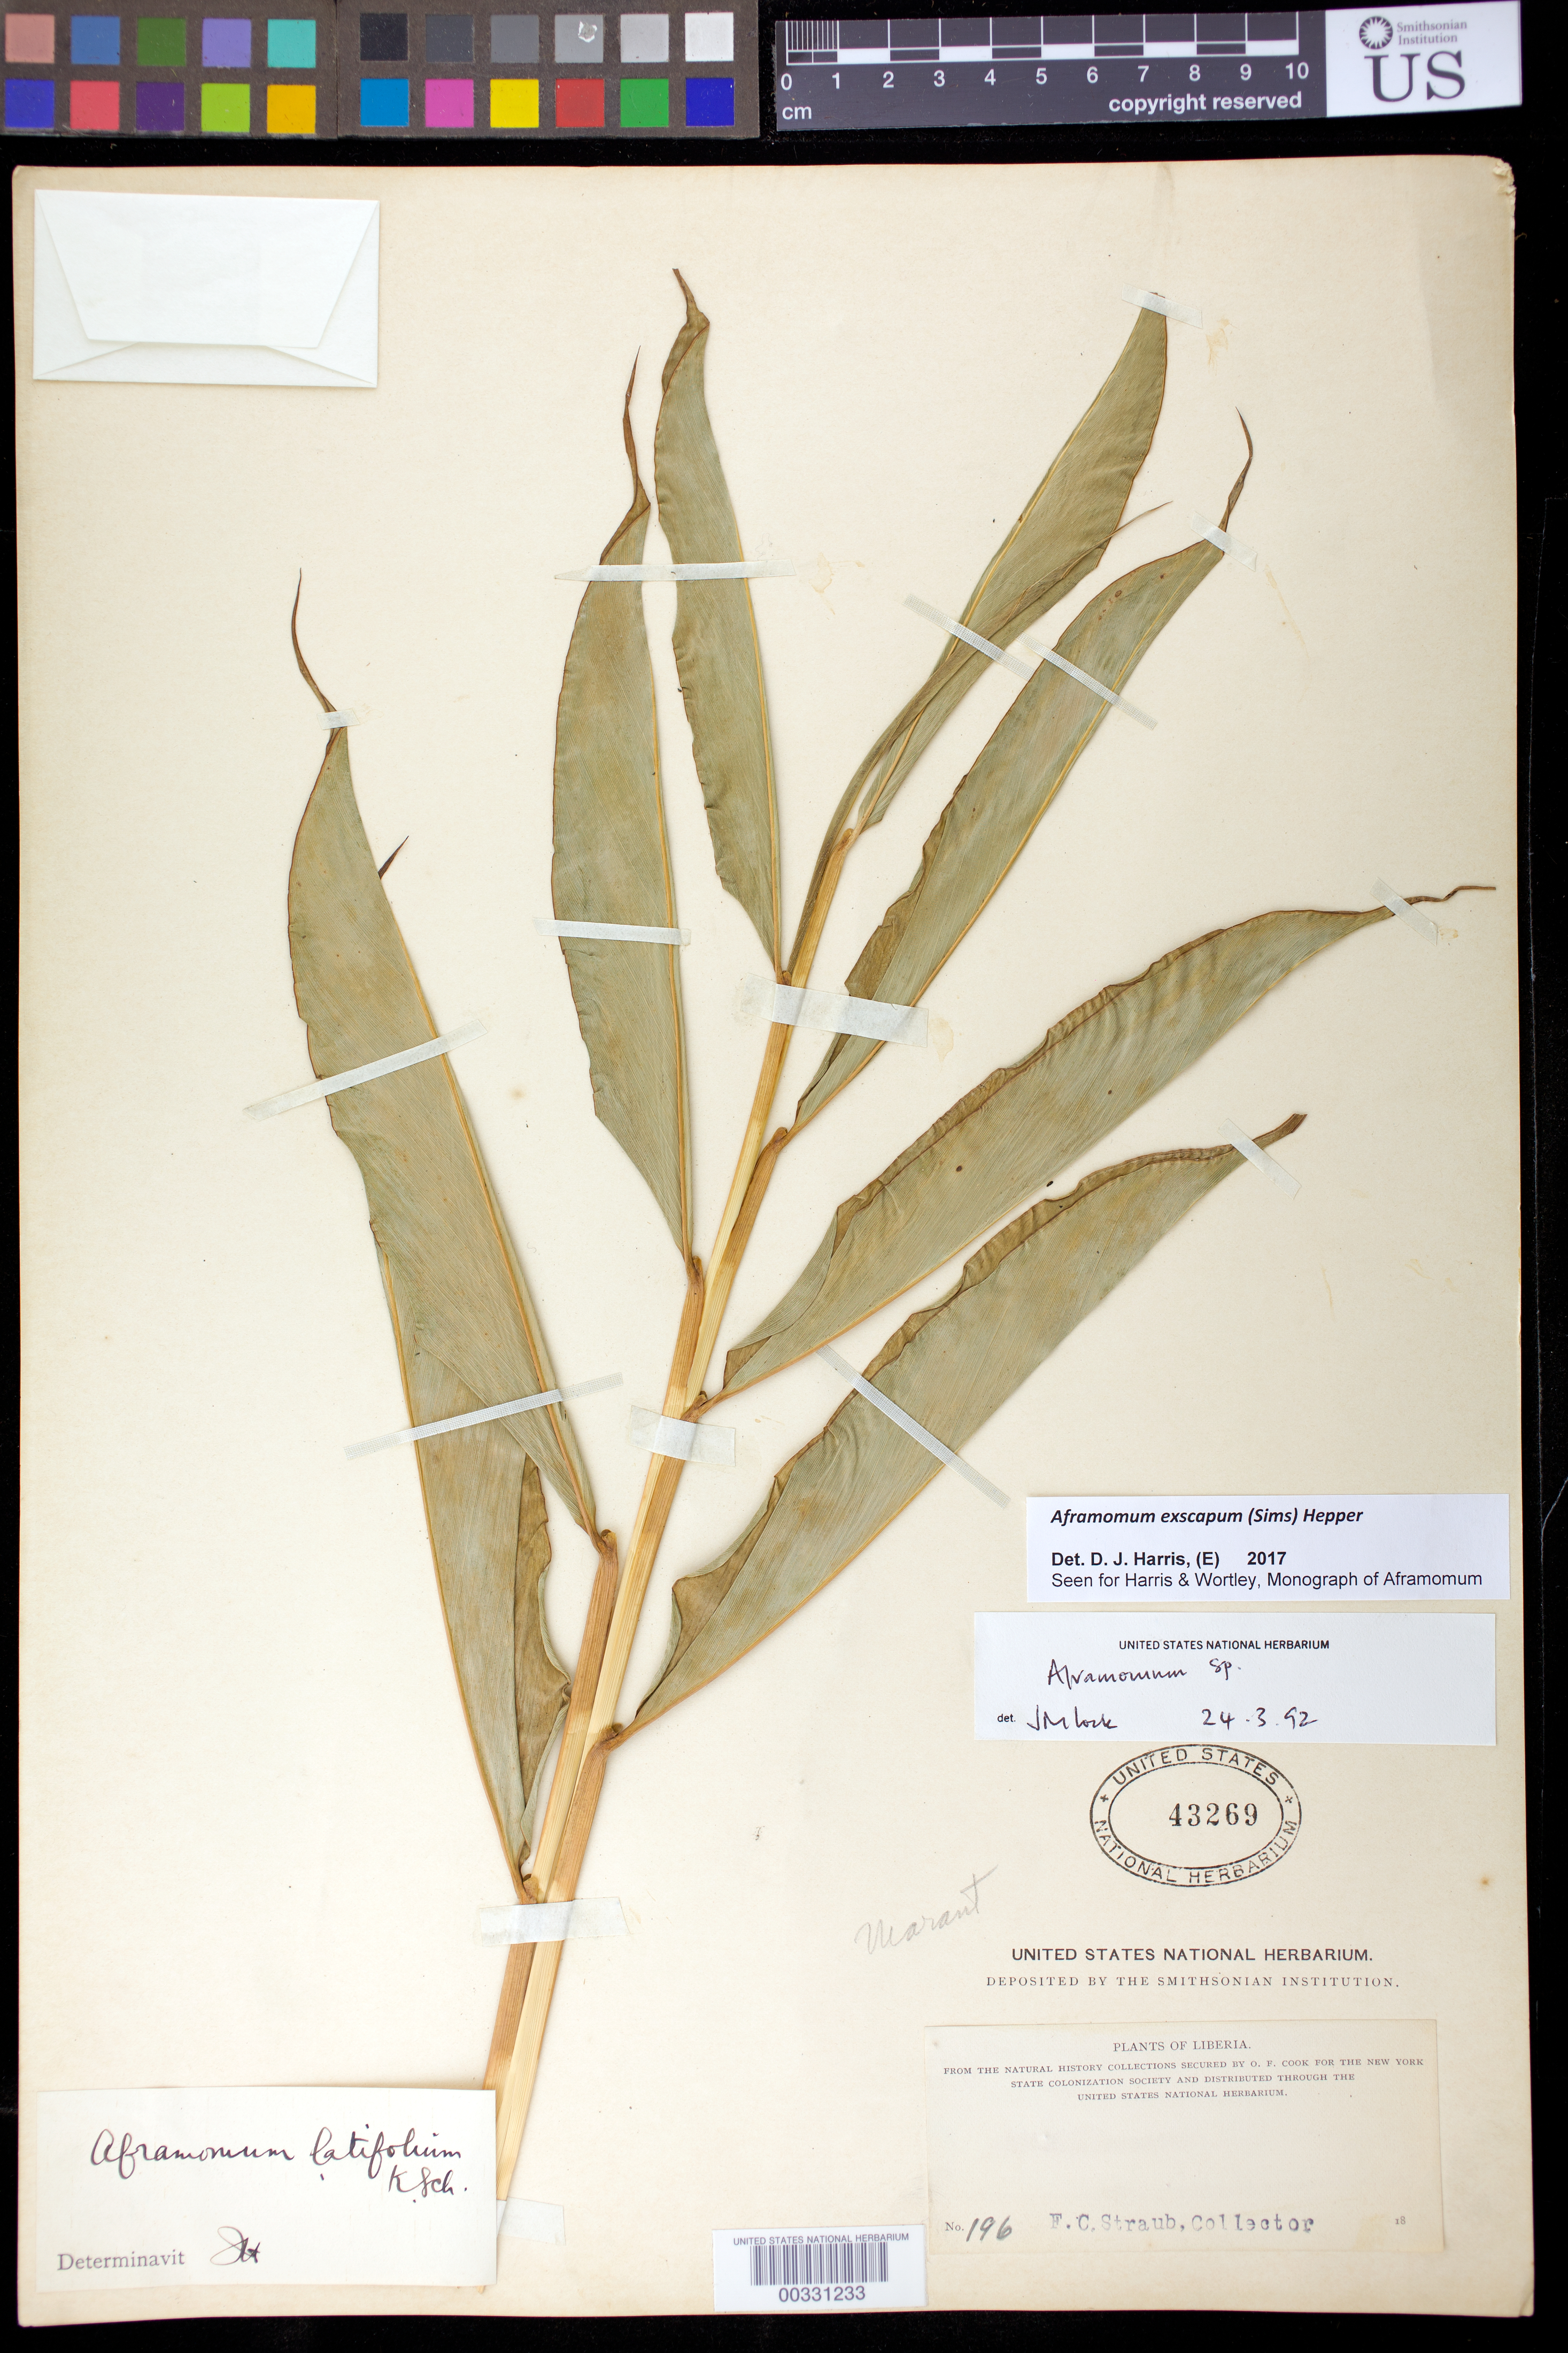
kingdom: Plantae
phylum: Tracheophyta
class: Liliopsida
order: Zingiberales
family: Zingiberaceae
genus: Aframomum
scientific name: Aframomum sp.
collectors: F. Straub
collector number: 196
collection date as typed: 18--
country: Liberia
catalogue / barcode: US 43269